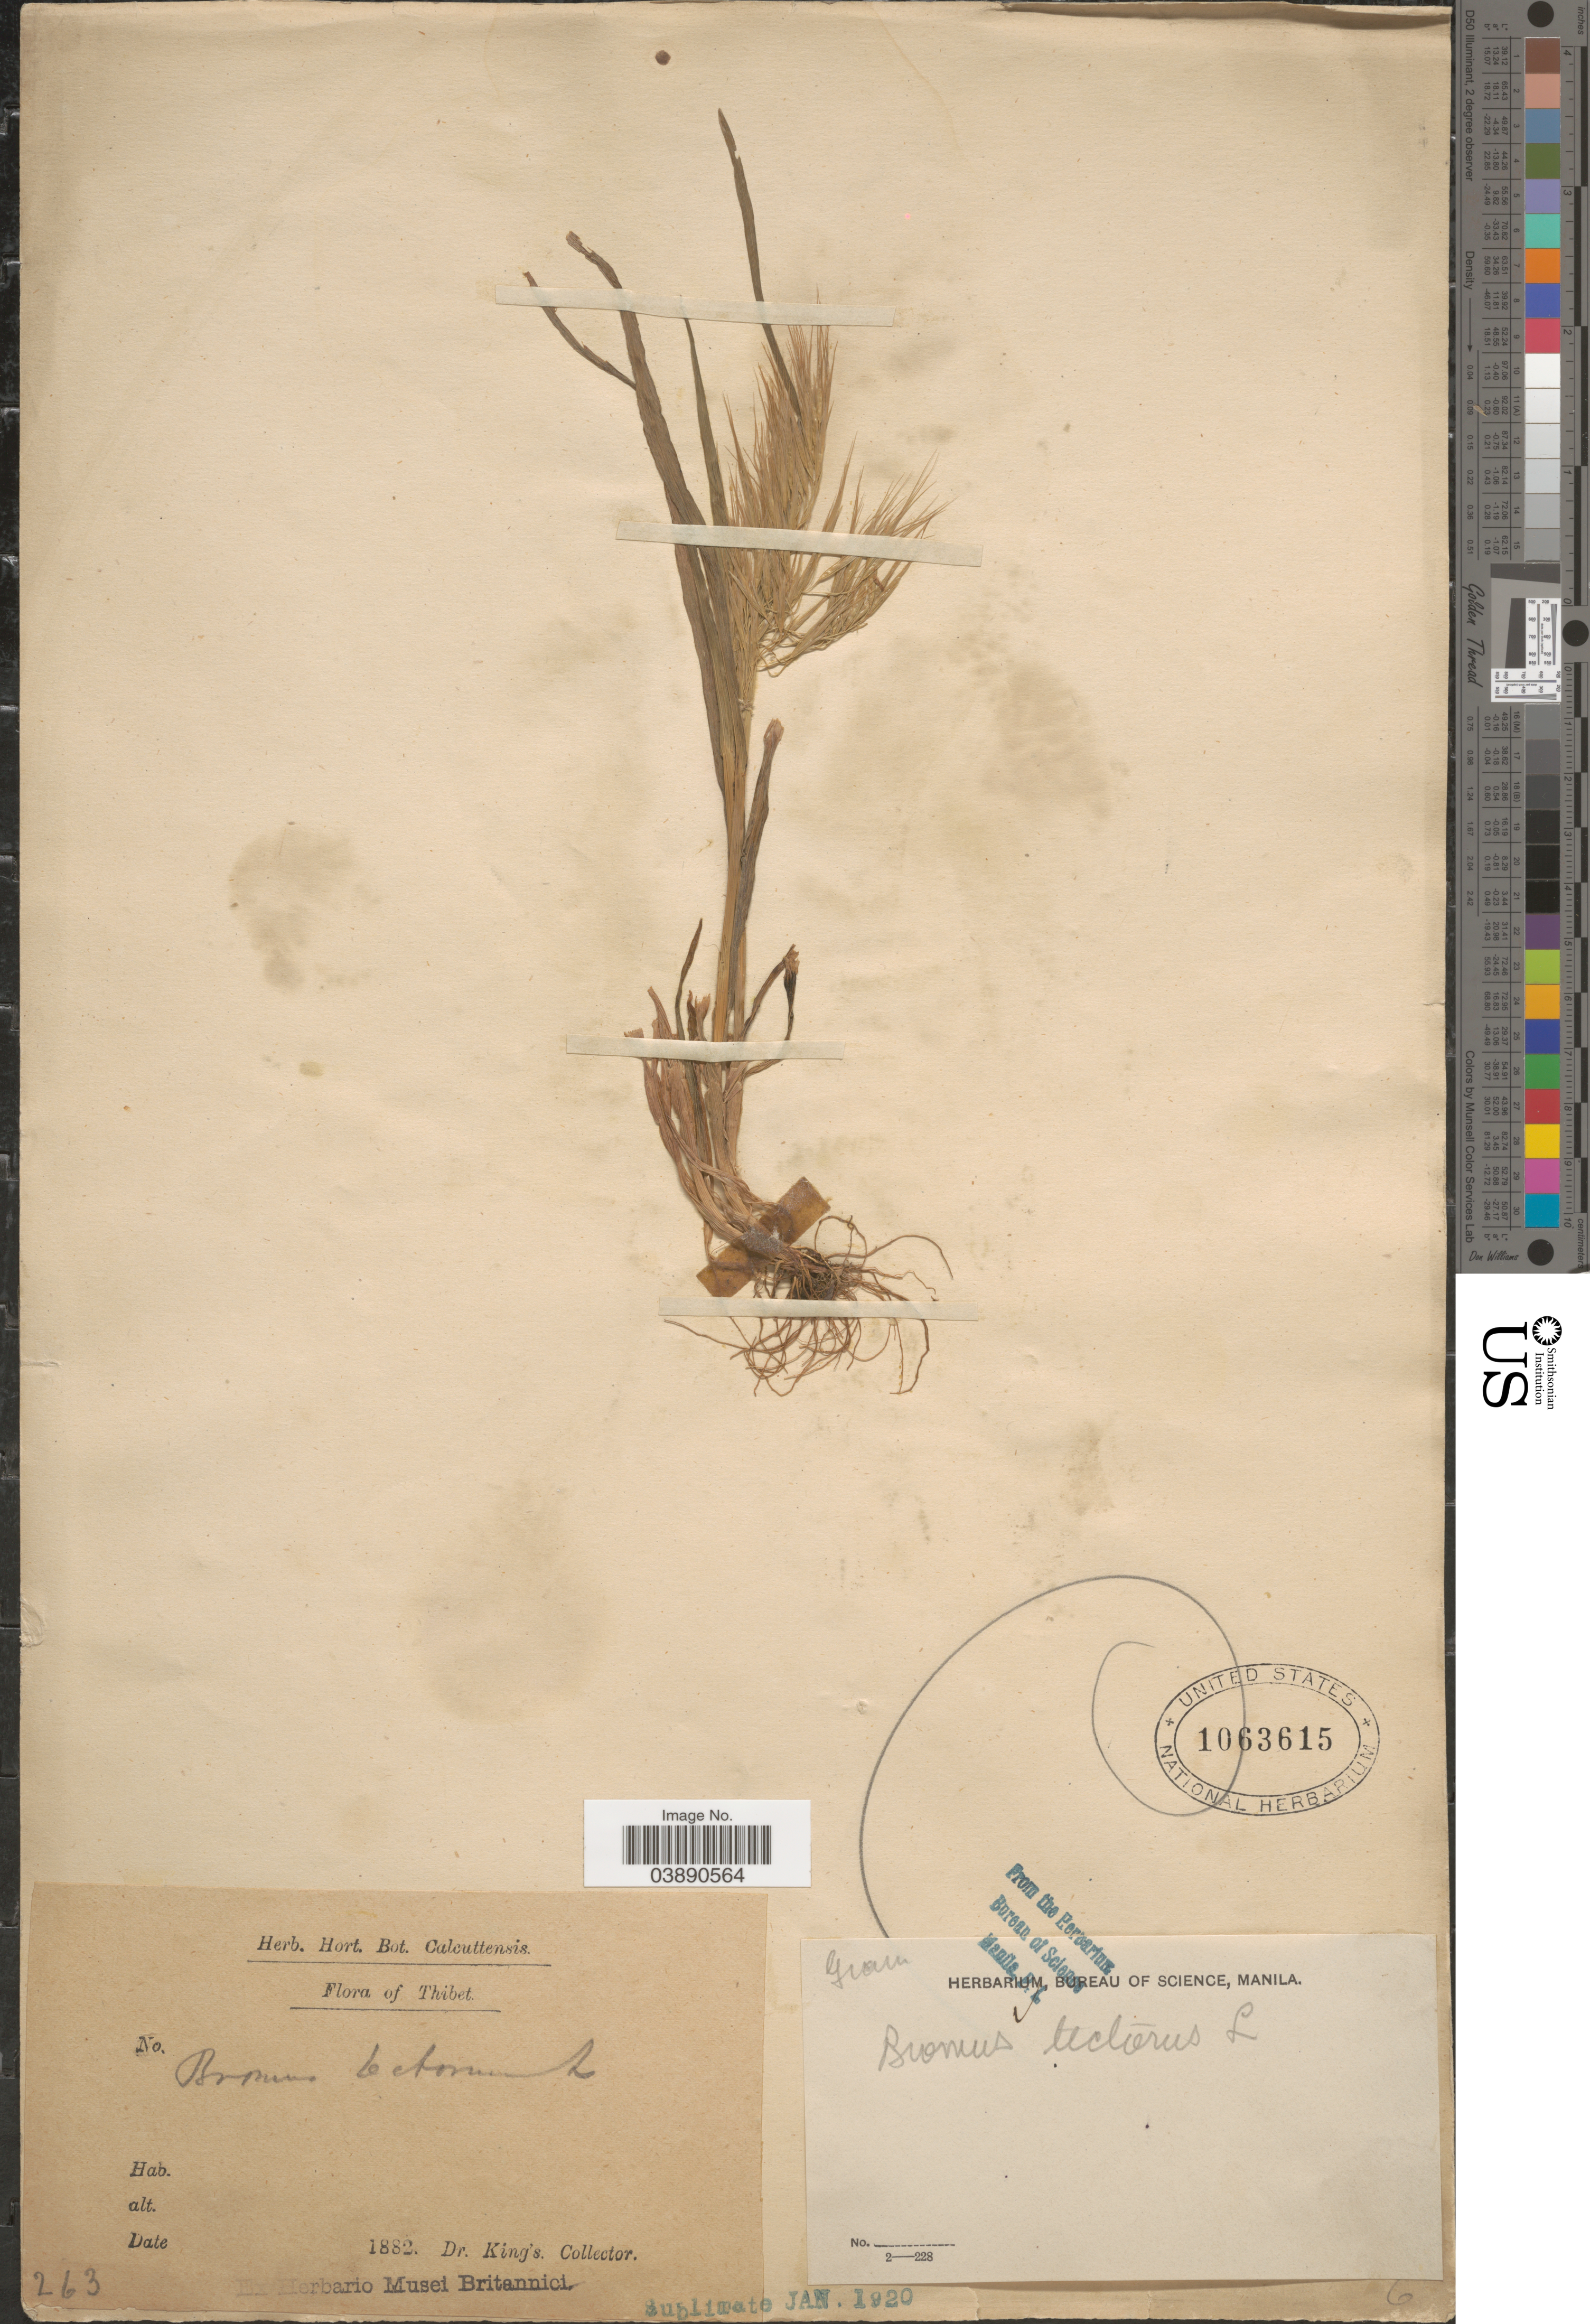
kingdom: Plantae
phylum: Tracheophyta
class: Liliopsida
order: Poales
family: Poaceae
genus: Bromus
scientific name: Bromus tectorum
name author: L.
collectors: Dr. King's collector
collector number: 263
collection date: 1882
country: China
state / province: Xizang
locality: Thibet.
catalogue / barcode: US 1063615